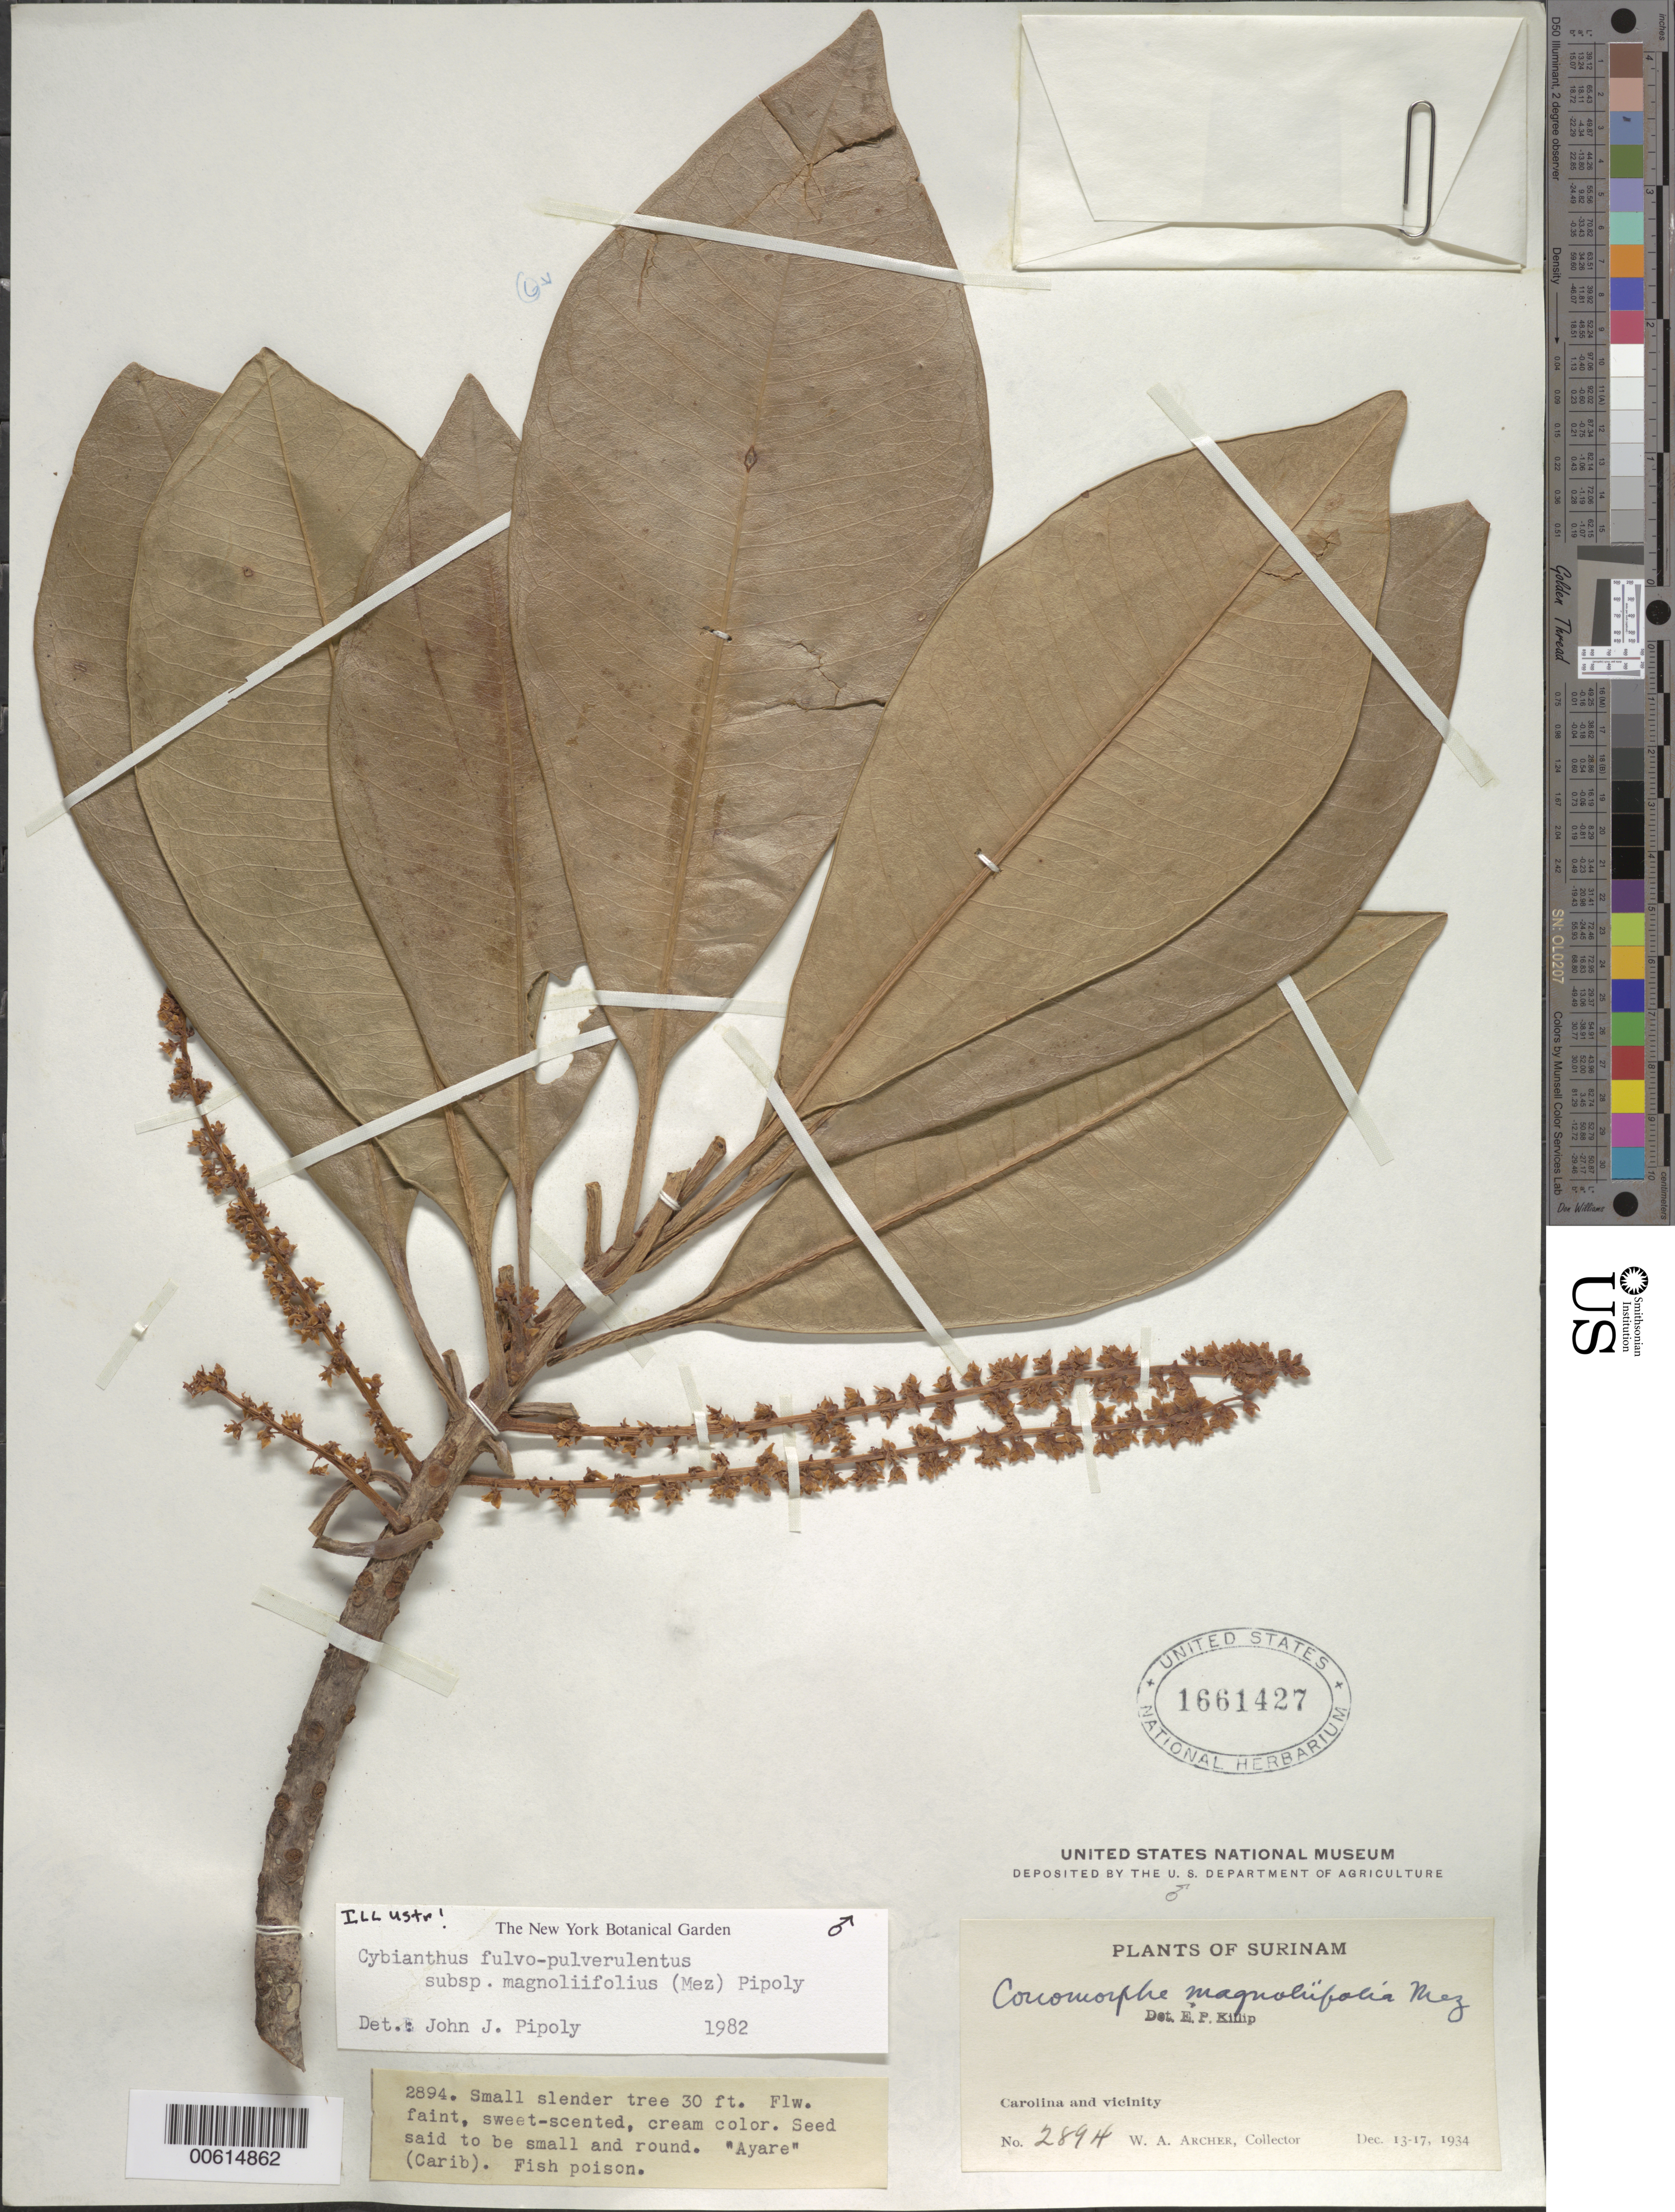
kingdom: Plantae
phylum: Tracheophyta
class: Magnoliopsida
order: Ericales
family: Primulaceae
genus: Cybianthus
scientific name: Cybianthus fulvopulverulentus subsp. fulvopulverulentus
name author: (Mez) G. Agostini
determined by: Pipoly, J. J., III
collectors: W. A. Archer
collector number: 2894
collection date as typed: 13-Dec-34 to 17-Dec-34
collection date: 1934-12-13/1934-12-17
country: Suriname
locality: Carolina and vicinity, Surinam River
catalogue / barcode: US 1661427